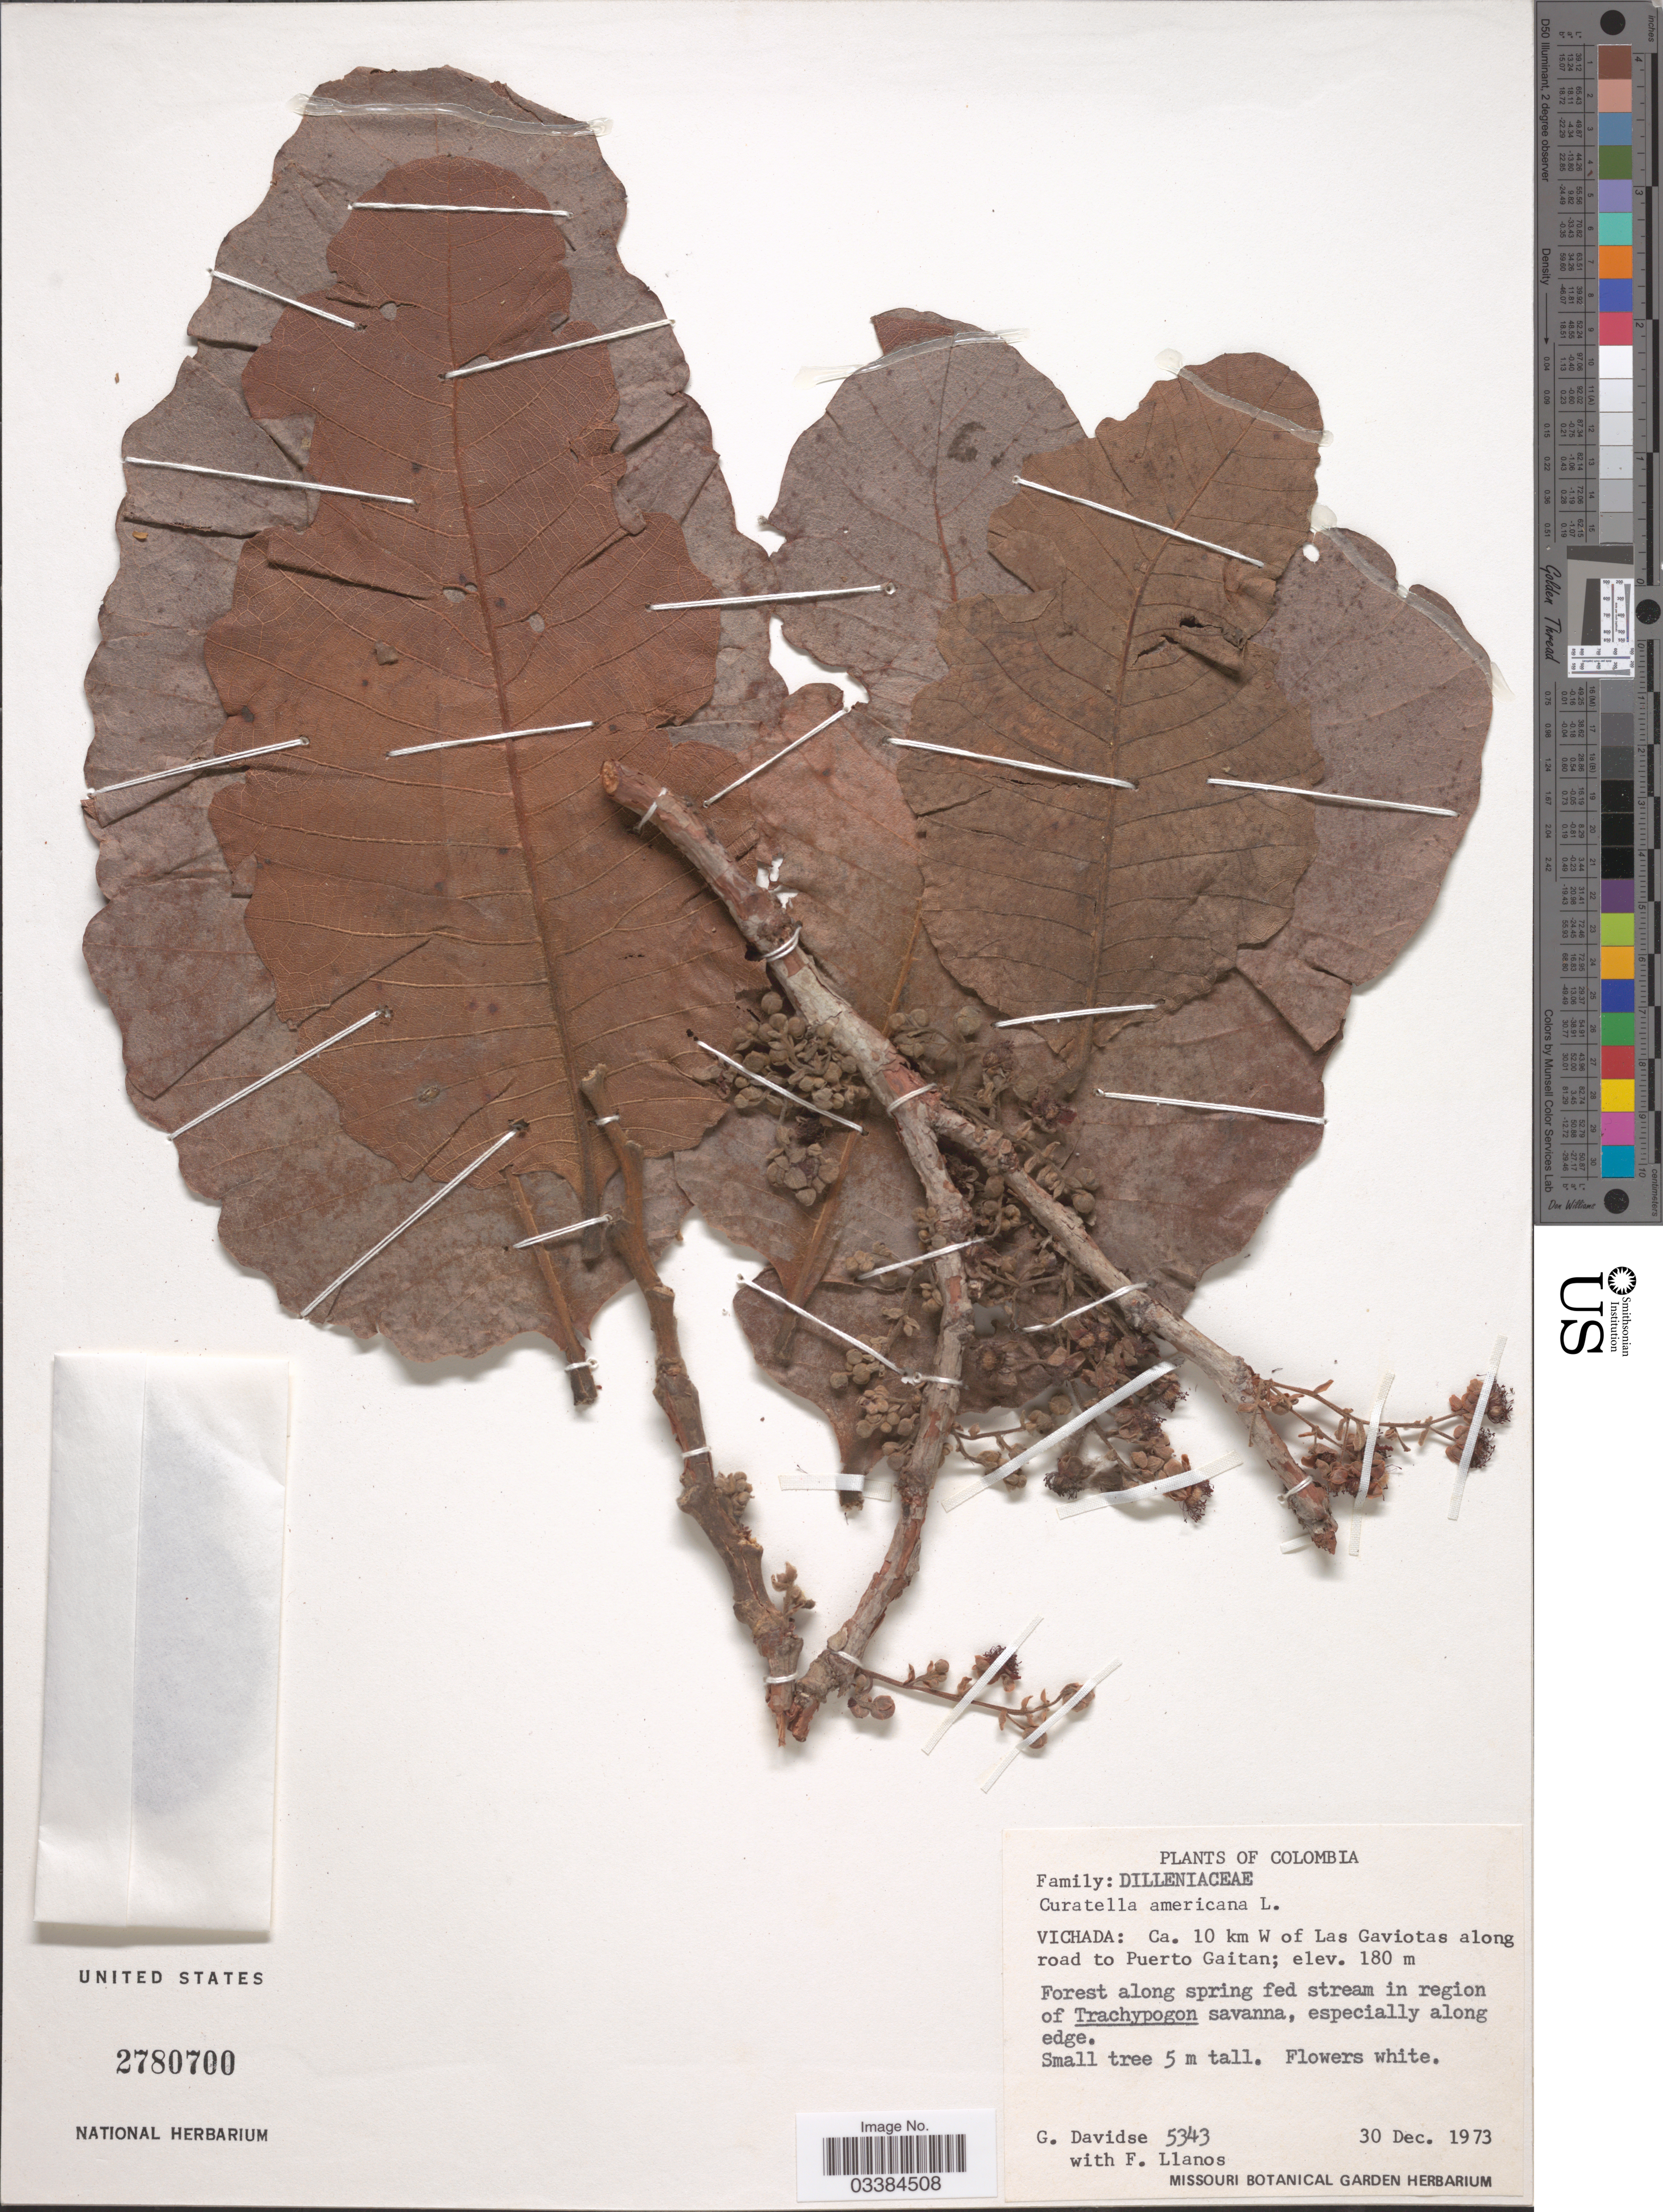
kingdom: Plantae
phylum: Tracheophyta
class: Magnoliopsida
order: Dilleniales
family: Dilleniaceae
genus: Curatella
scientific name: Curatella americana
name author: L.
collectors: G. Davidse & F. Llanos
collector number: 5343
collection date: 1973-12-30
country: Colombia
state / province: Vichada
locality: Ca. 10 km W of Las Gaviotas along road to Puerto Gaitan.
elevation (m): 180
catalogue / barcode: US 2780700